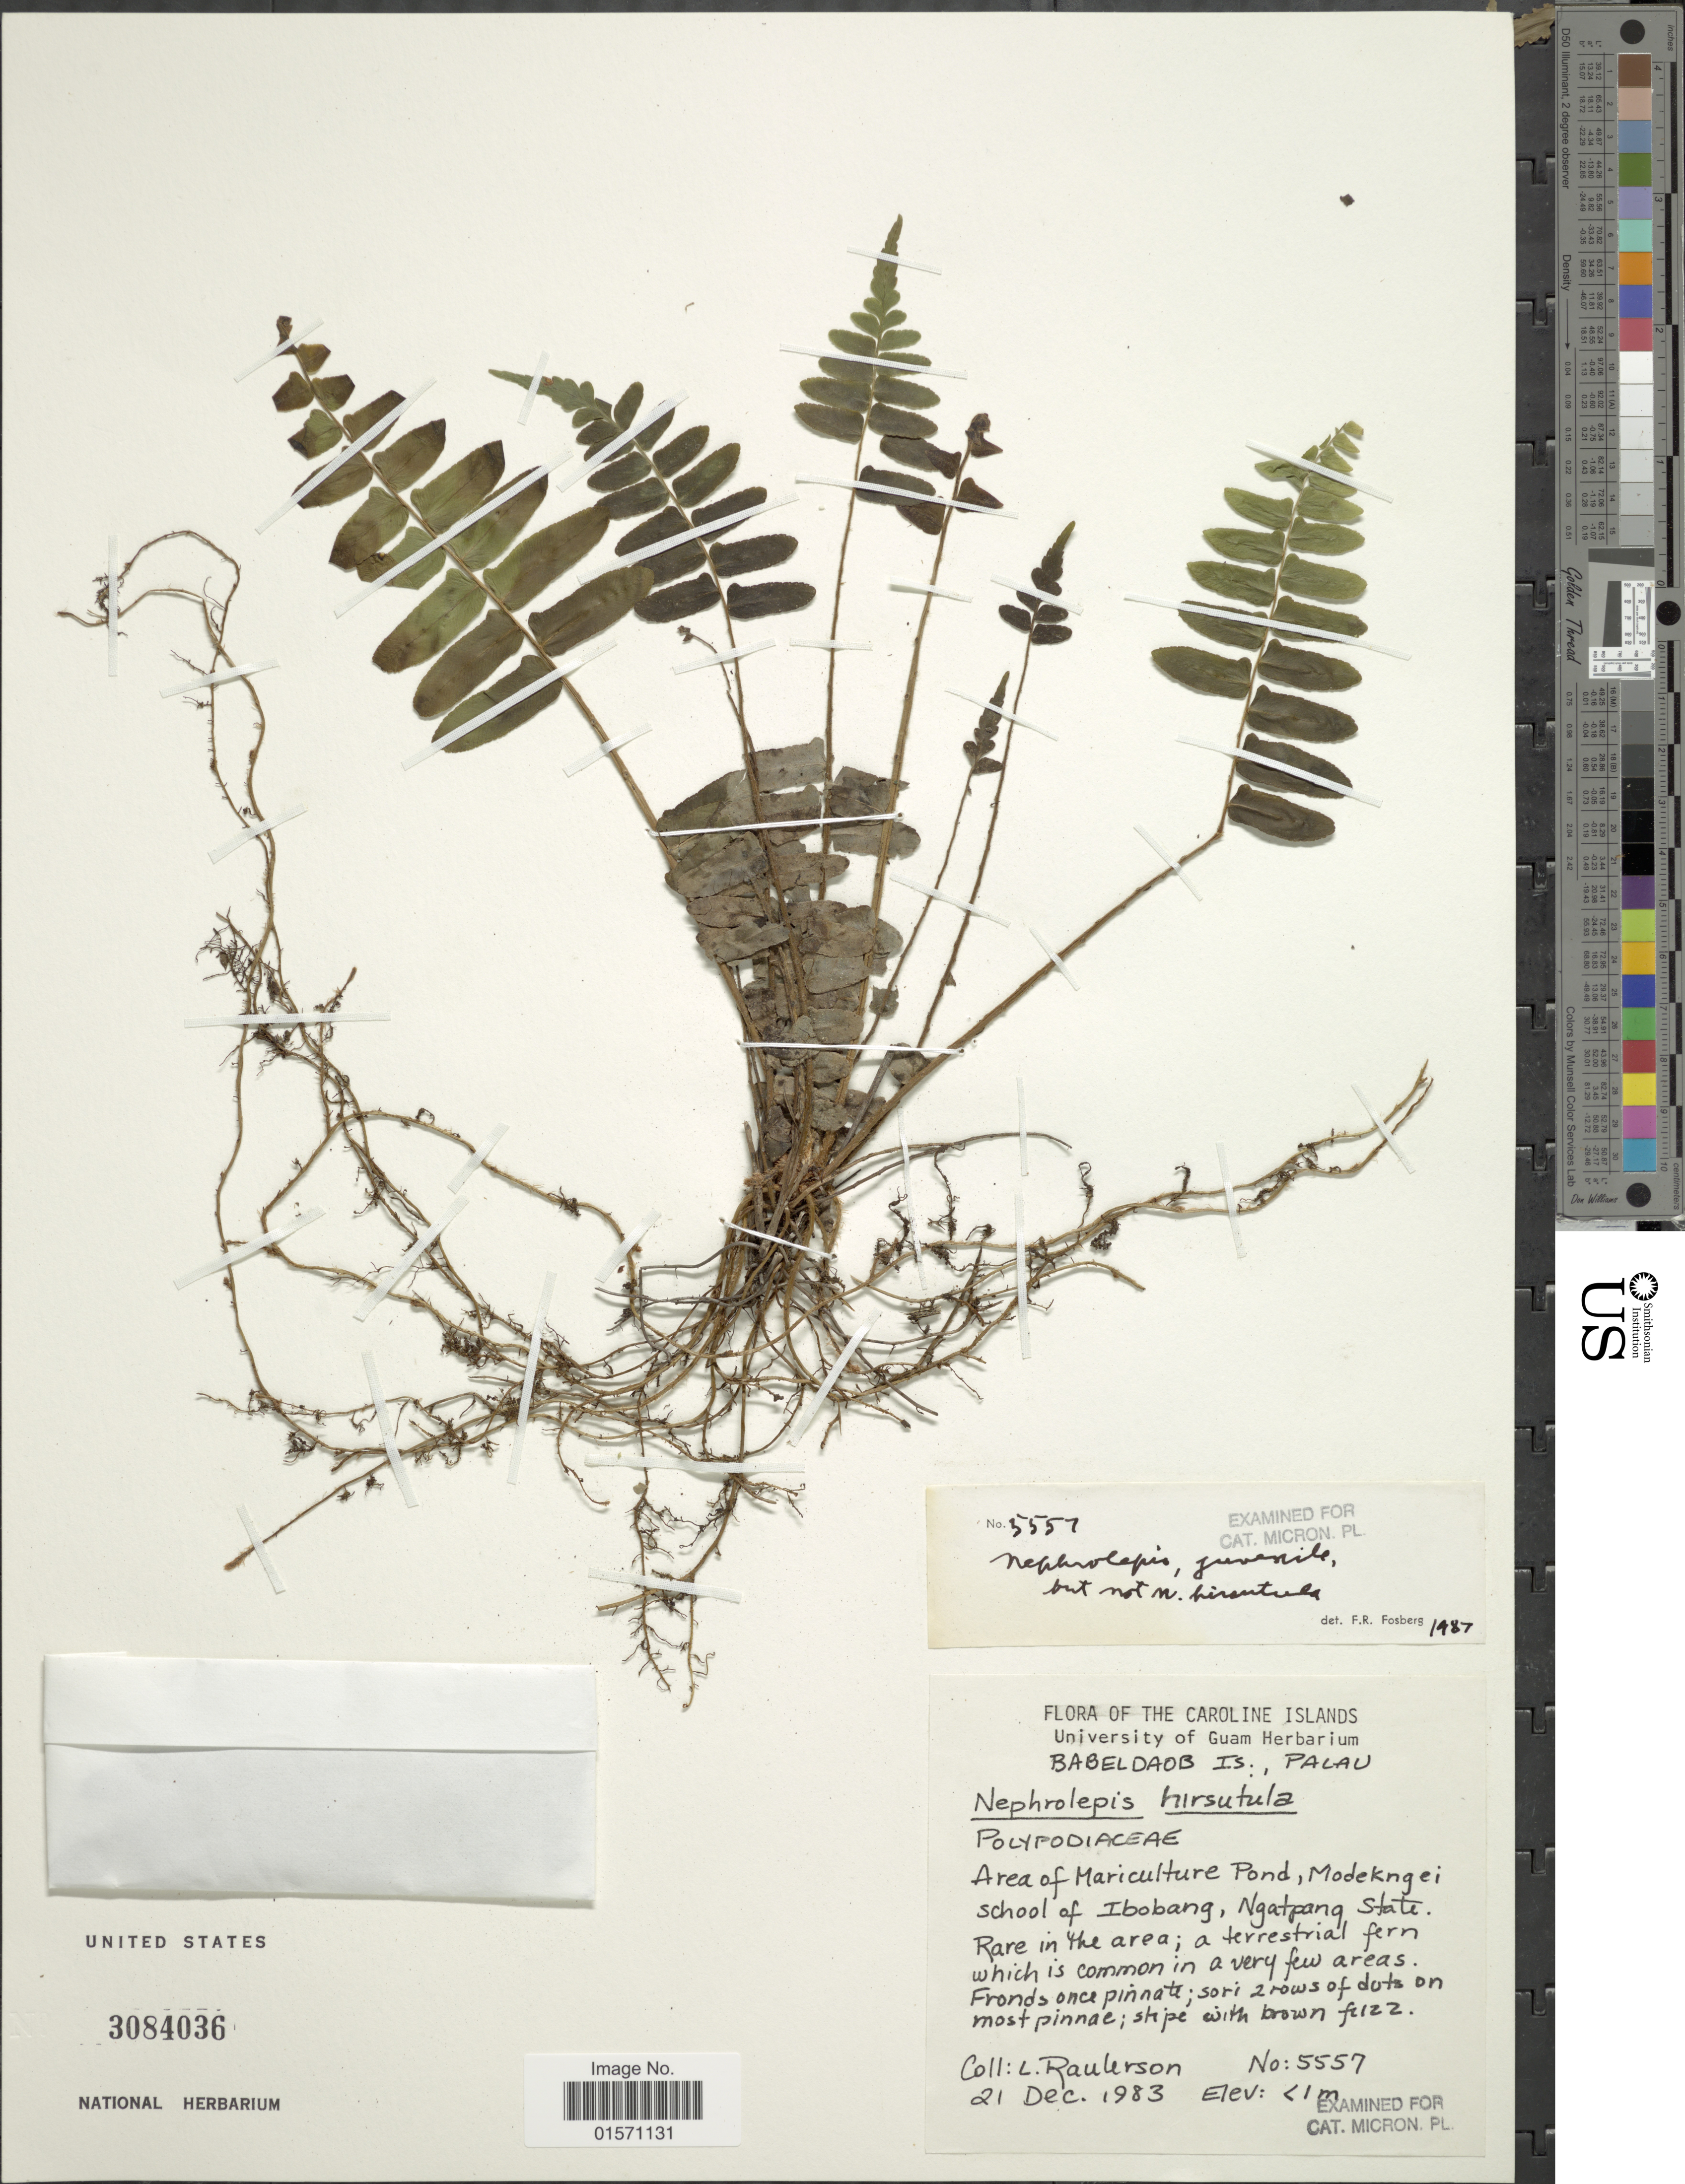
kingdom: Plantae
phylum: Tracheophyta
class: Polypodiopsida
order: Polypodiales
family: Nephrolepidaceae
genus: Nephrolepis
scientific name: Nephrolepis sp.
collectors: L. Raulerson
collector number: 5557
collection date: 1983-12-21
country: Palau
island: Babeldaob [Babelthuap]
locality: Caroline Islands. Babeldaob Is., Palau. Area of Mariculture Pond, Modekngei school of Ibobang, Ngatpang State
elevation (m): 1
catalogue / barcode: US 3084036